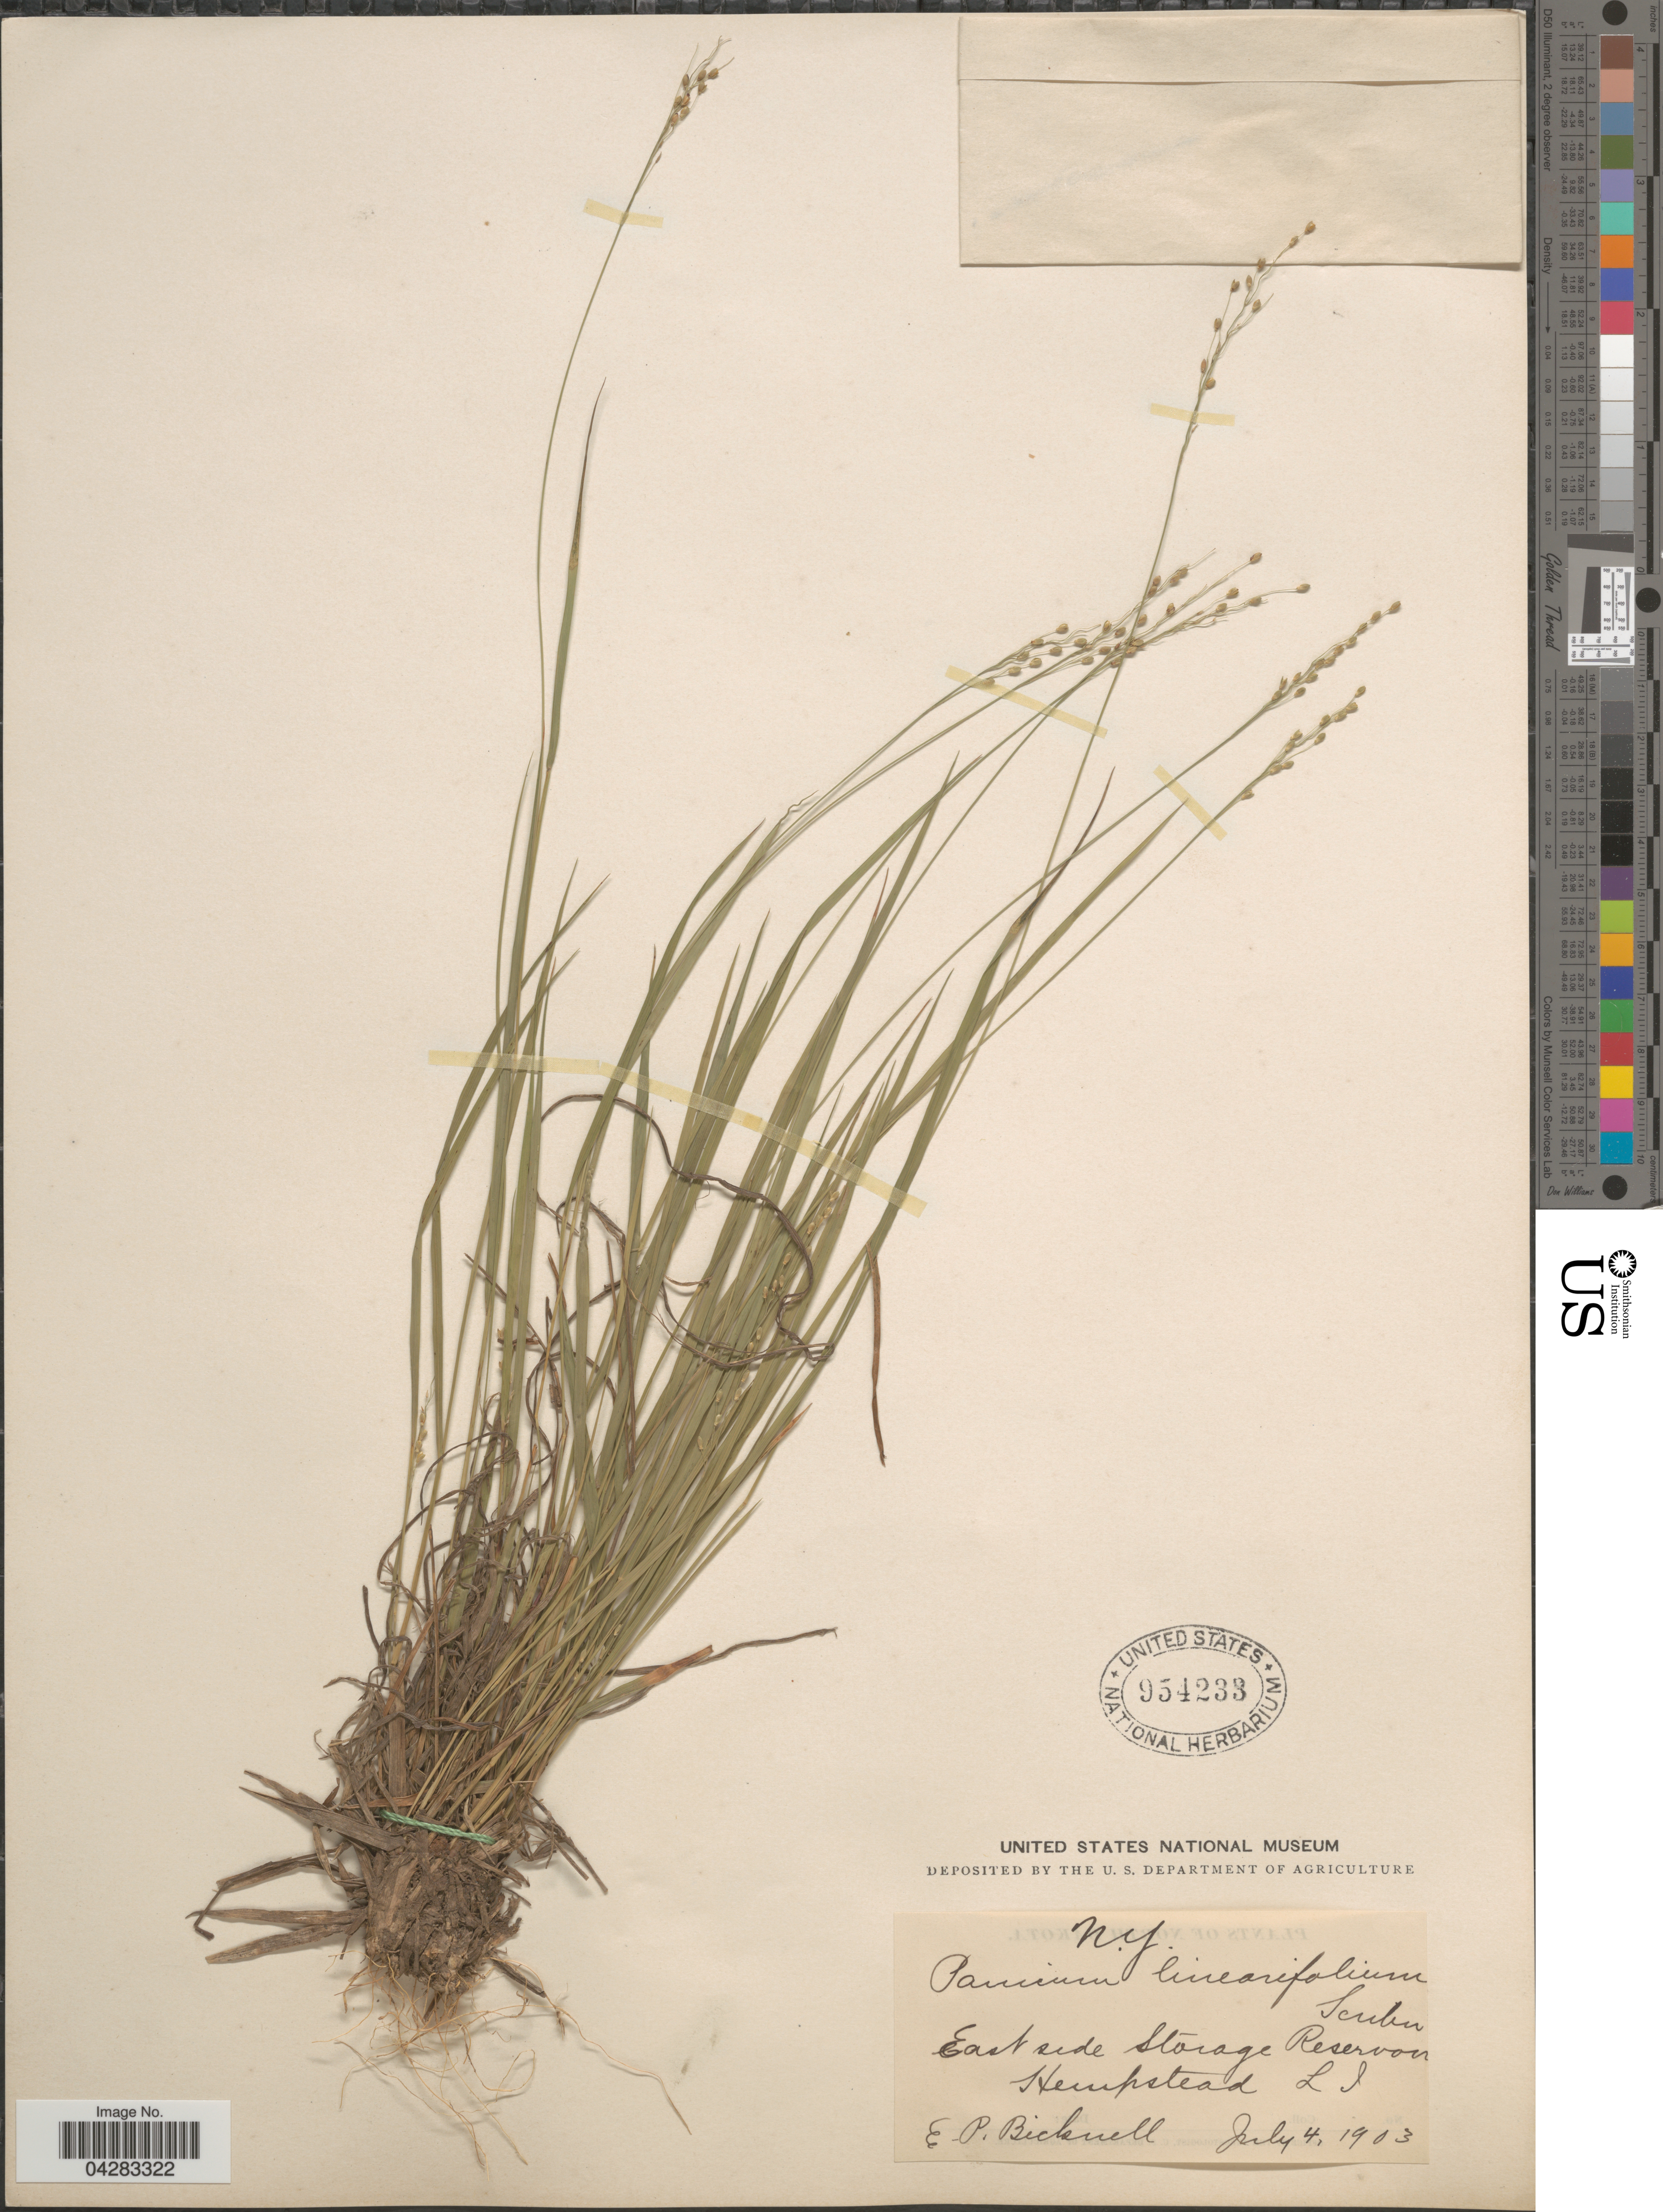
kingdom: Plantae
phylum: Tracheophyta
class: Liliopsida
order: Poales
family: Poaceae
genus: Dichanthelium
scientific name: Dichanthelium linearifolium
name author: (Scribn.) Gould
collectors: E. P. Bicknell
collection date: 1903-07-04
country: United States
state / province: New York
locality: East side Storage Reservoir Hempstead L I.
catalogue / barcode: US 954233